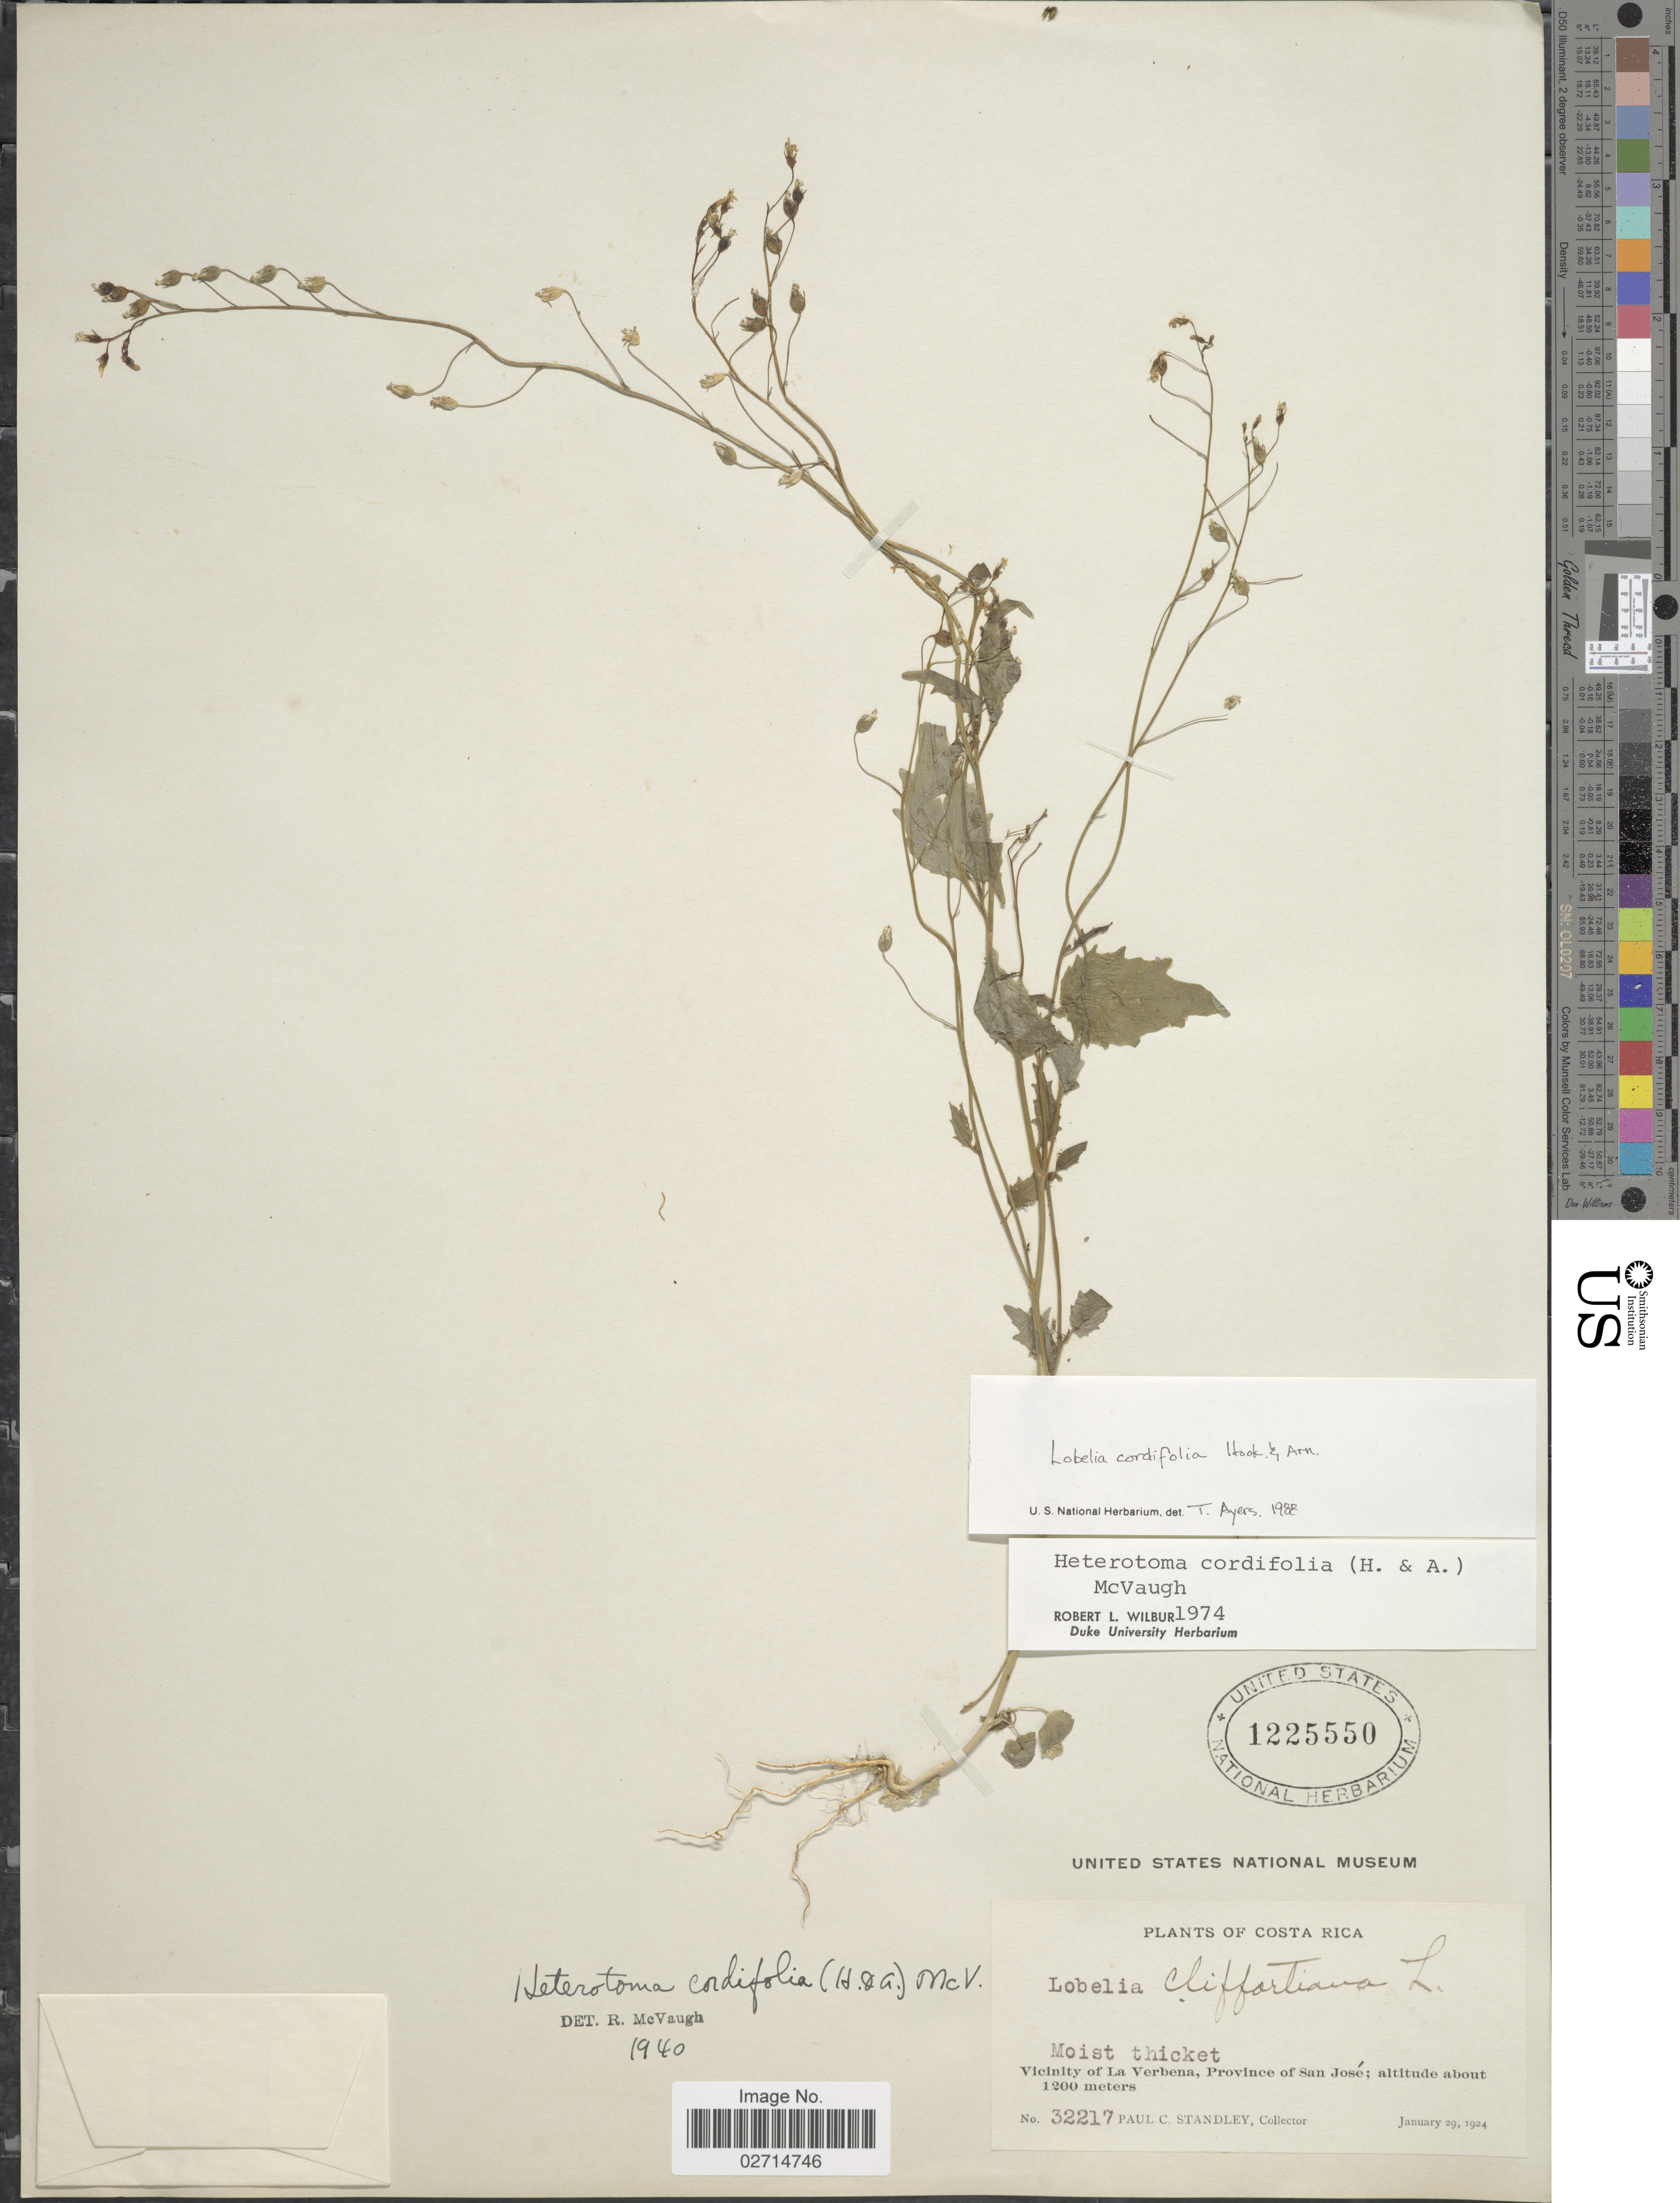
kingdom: Plantae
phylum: Tracheophyta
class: Magnoliopsida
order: Asterales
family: Campanulaceae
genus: Lobelia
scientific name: Lobelia cordifolia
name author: Hook. & Arn.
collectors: P. C. Standley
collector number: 32217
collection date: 1924-01-29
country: Costa Rica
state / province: San José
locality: Vicinity of La Verbena.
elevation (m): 1200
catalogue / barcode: US 1225550